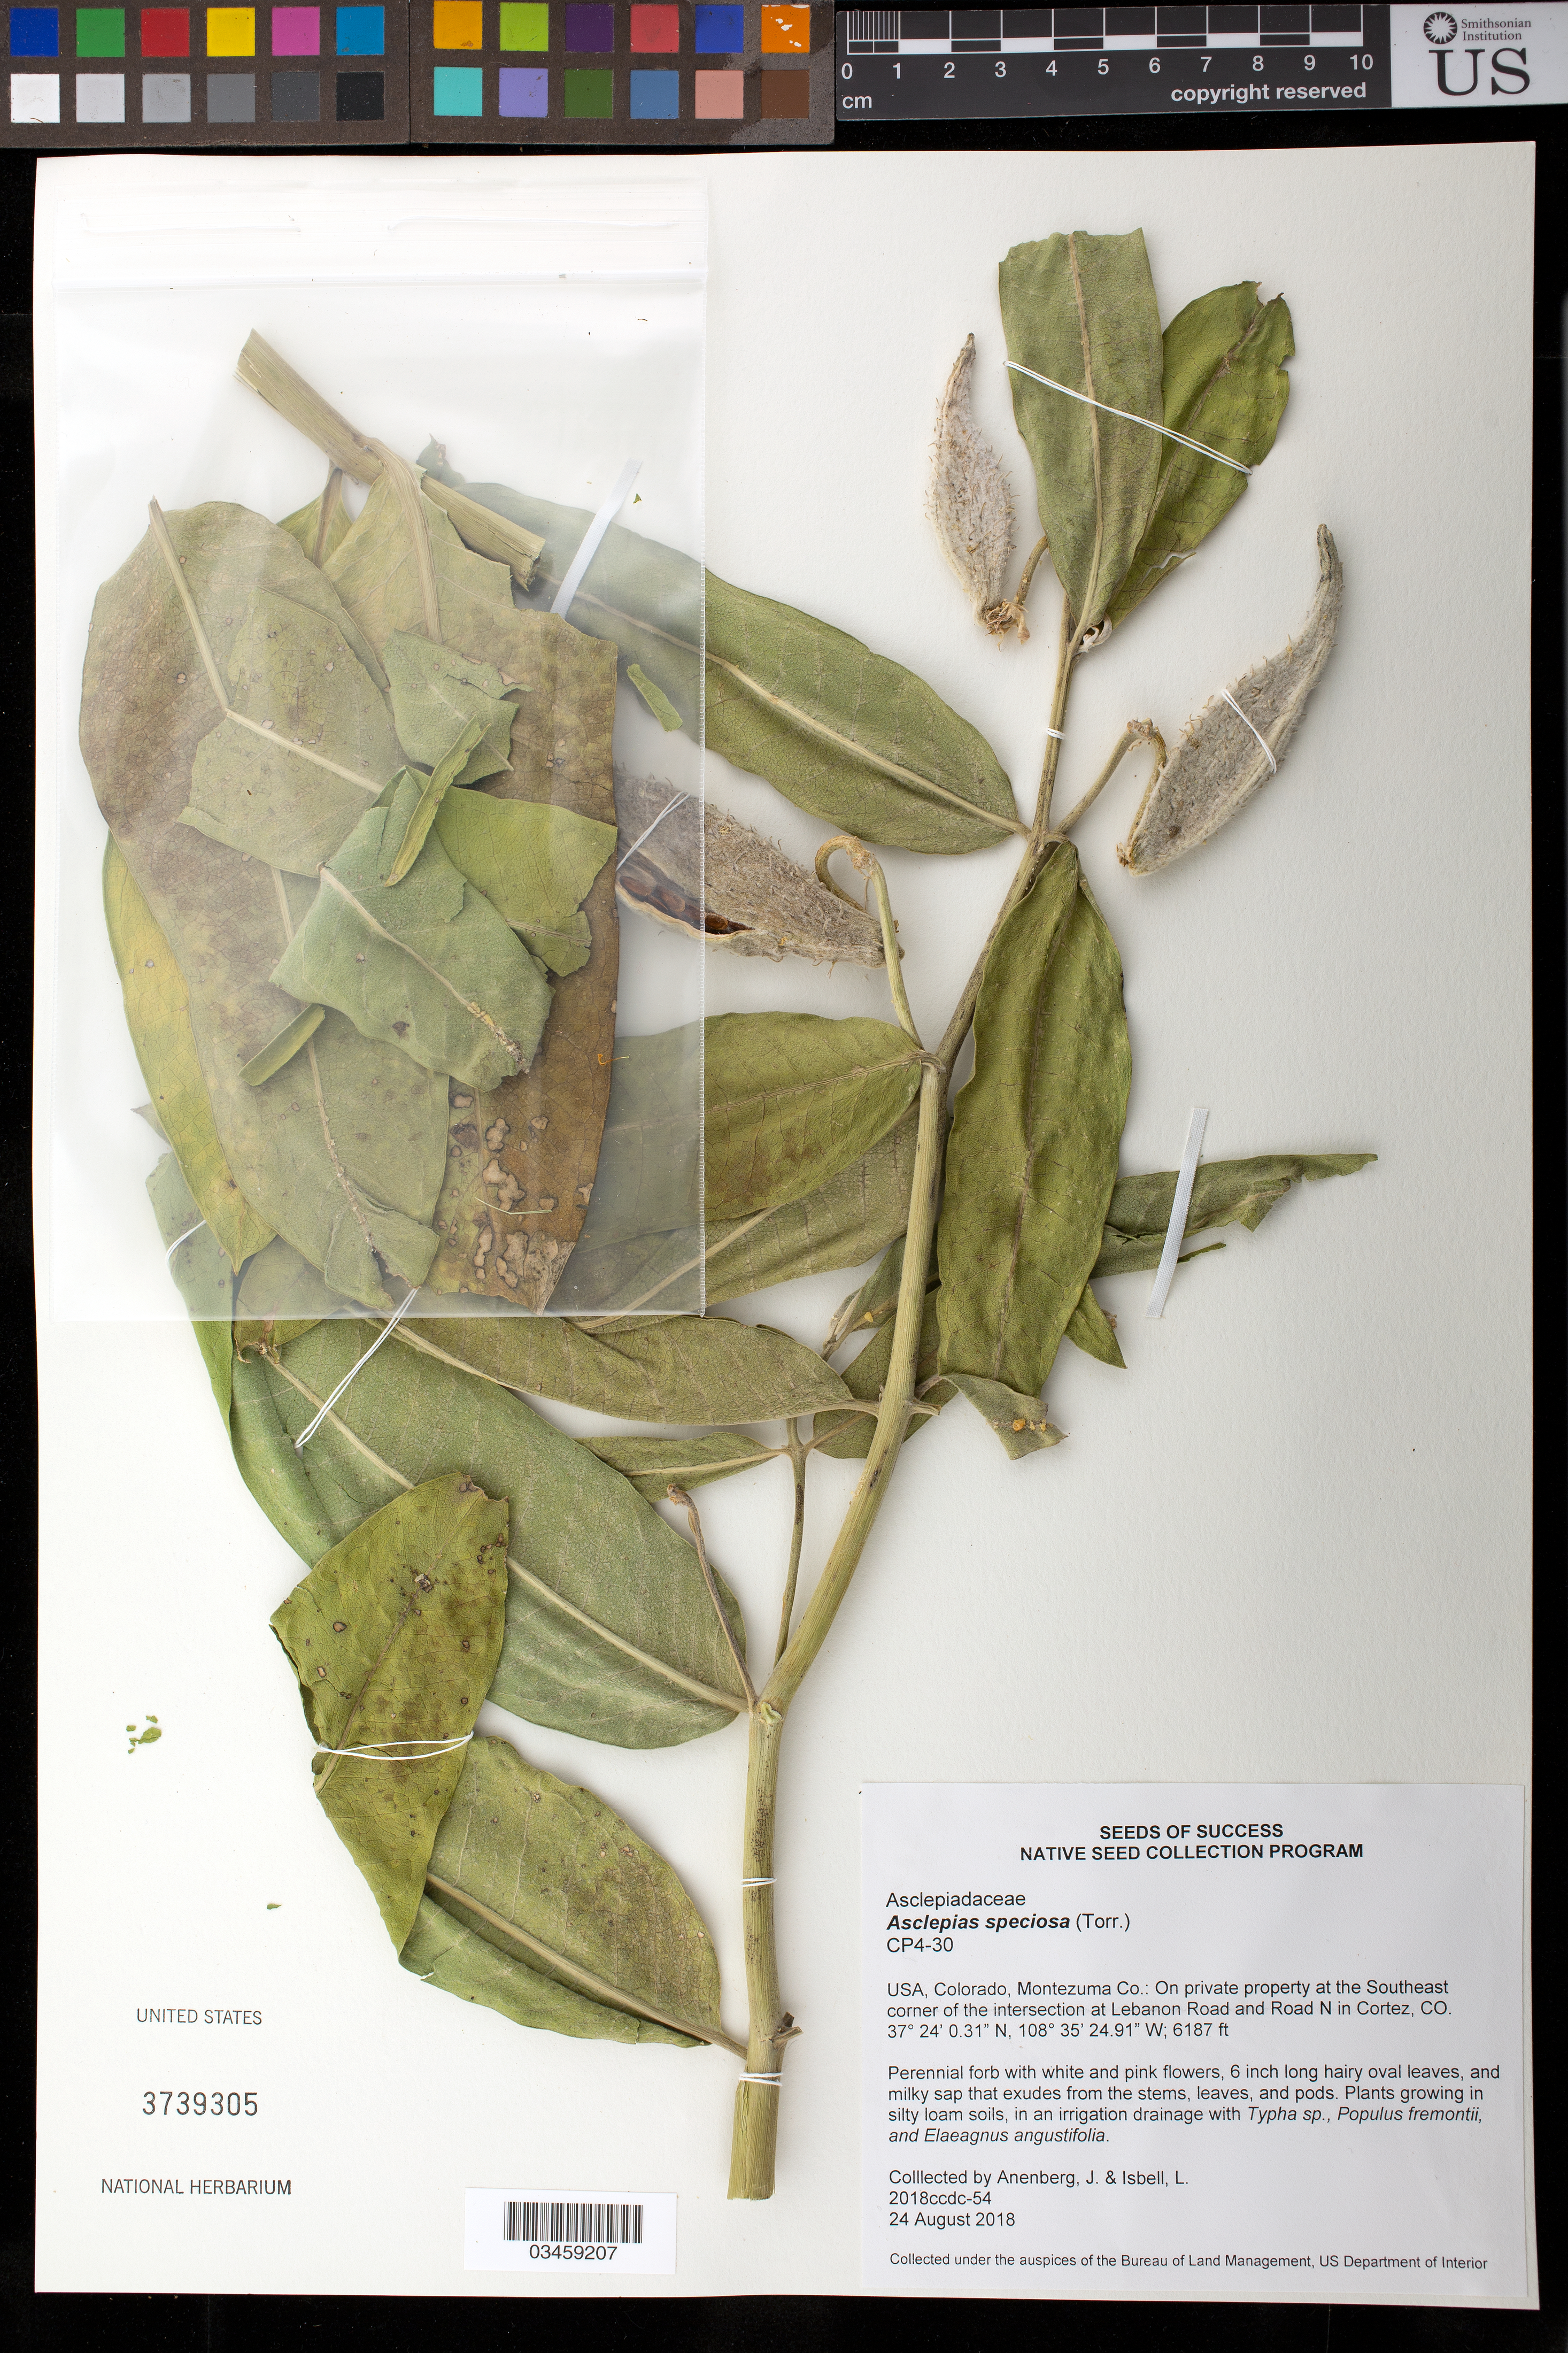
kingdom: Plantae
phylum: Tracheophyta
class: Magnoliopsida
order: Gentianales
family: Apocynaceae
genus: Asclepias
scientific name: Asclepias speciosa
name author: Torr.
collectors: J. Anenberg & L. Isbell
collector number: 2018ccdc-54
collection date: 2018-08-24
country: United States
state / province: Colorado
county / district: Montezuma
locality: On private property at the SE corner of the intersection at Lebanon Road and Road N in Cortez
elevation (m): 1886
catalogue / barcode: US 3739305